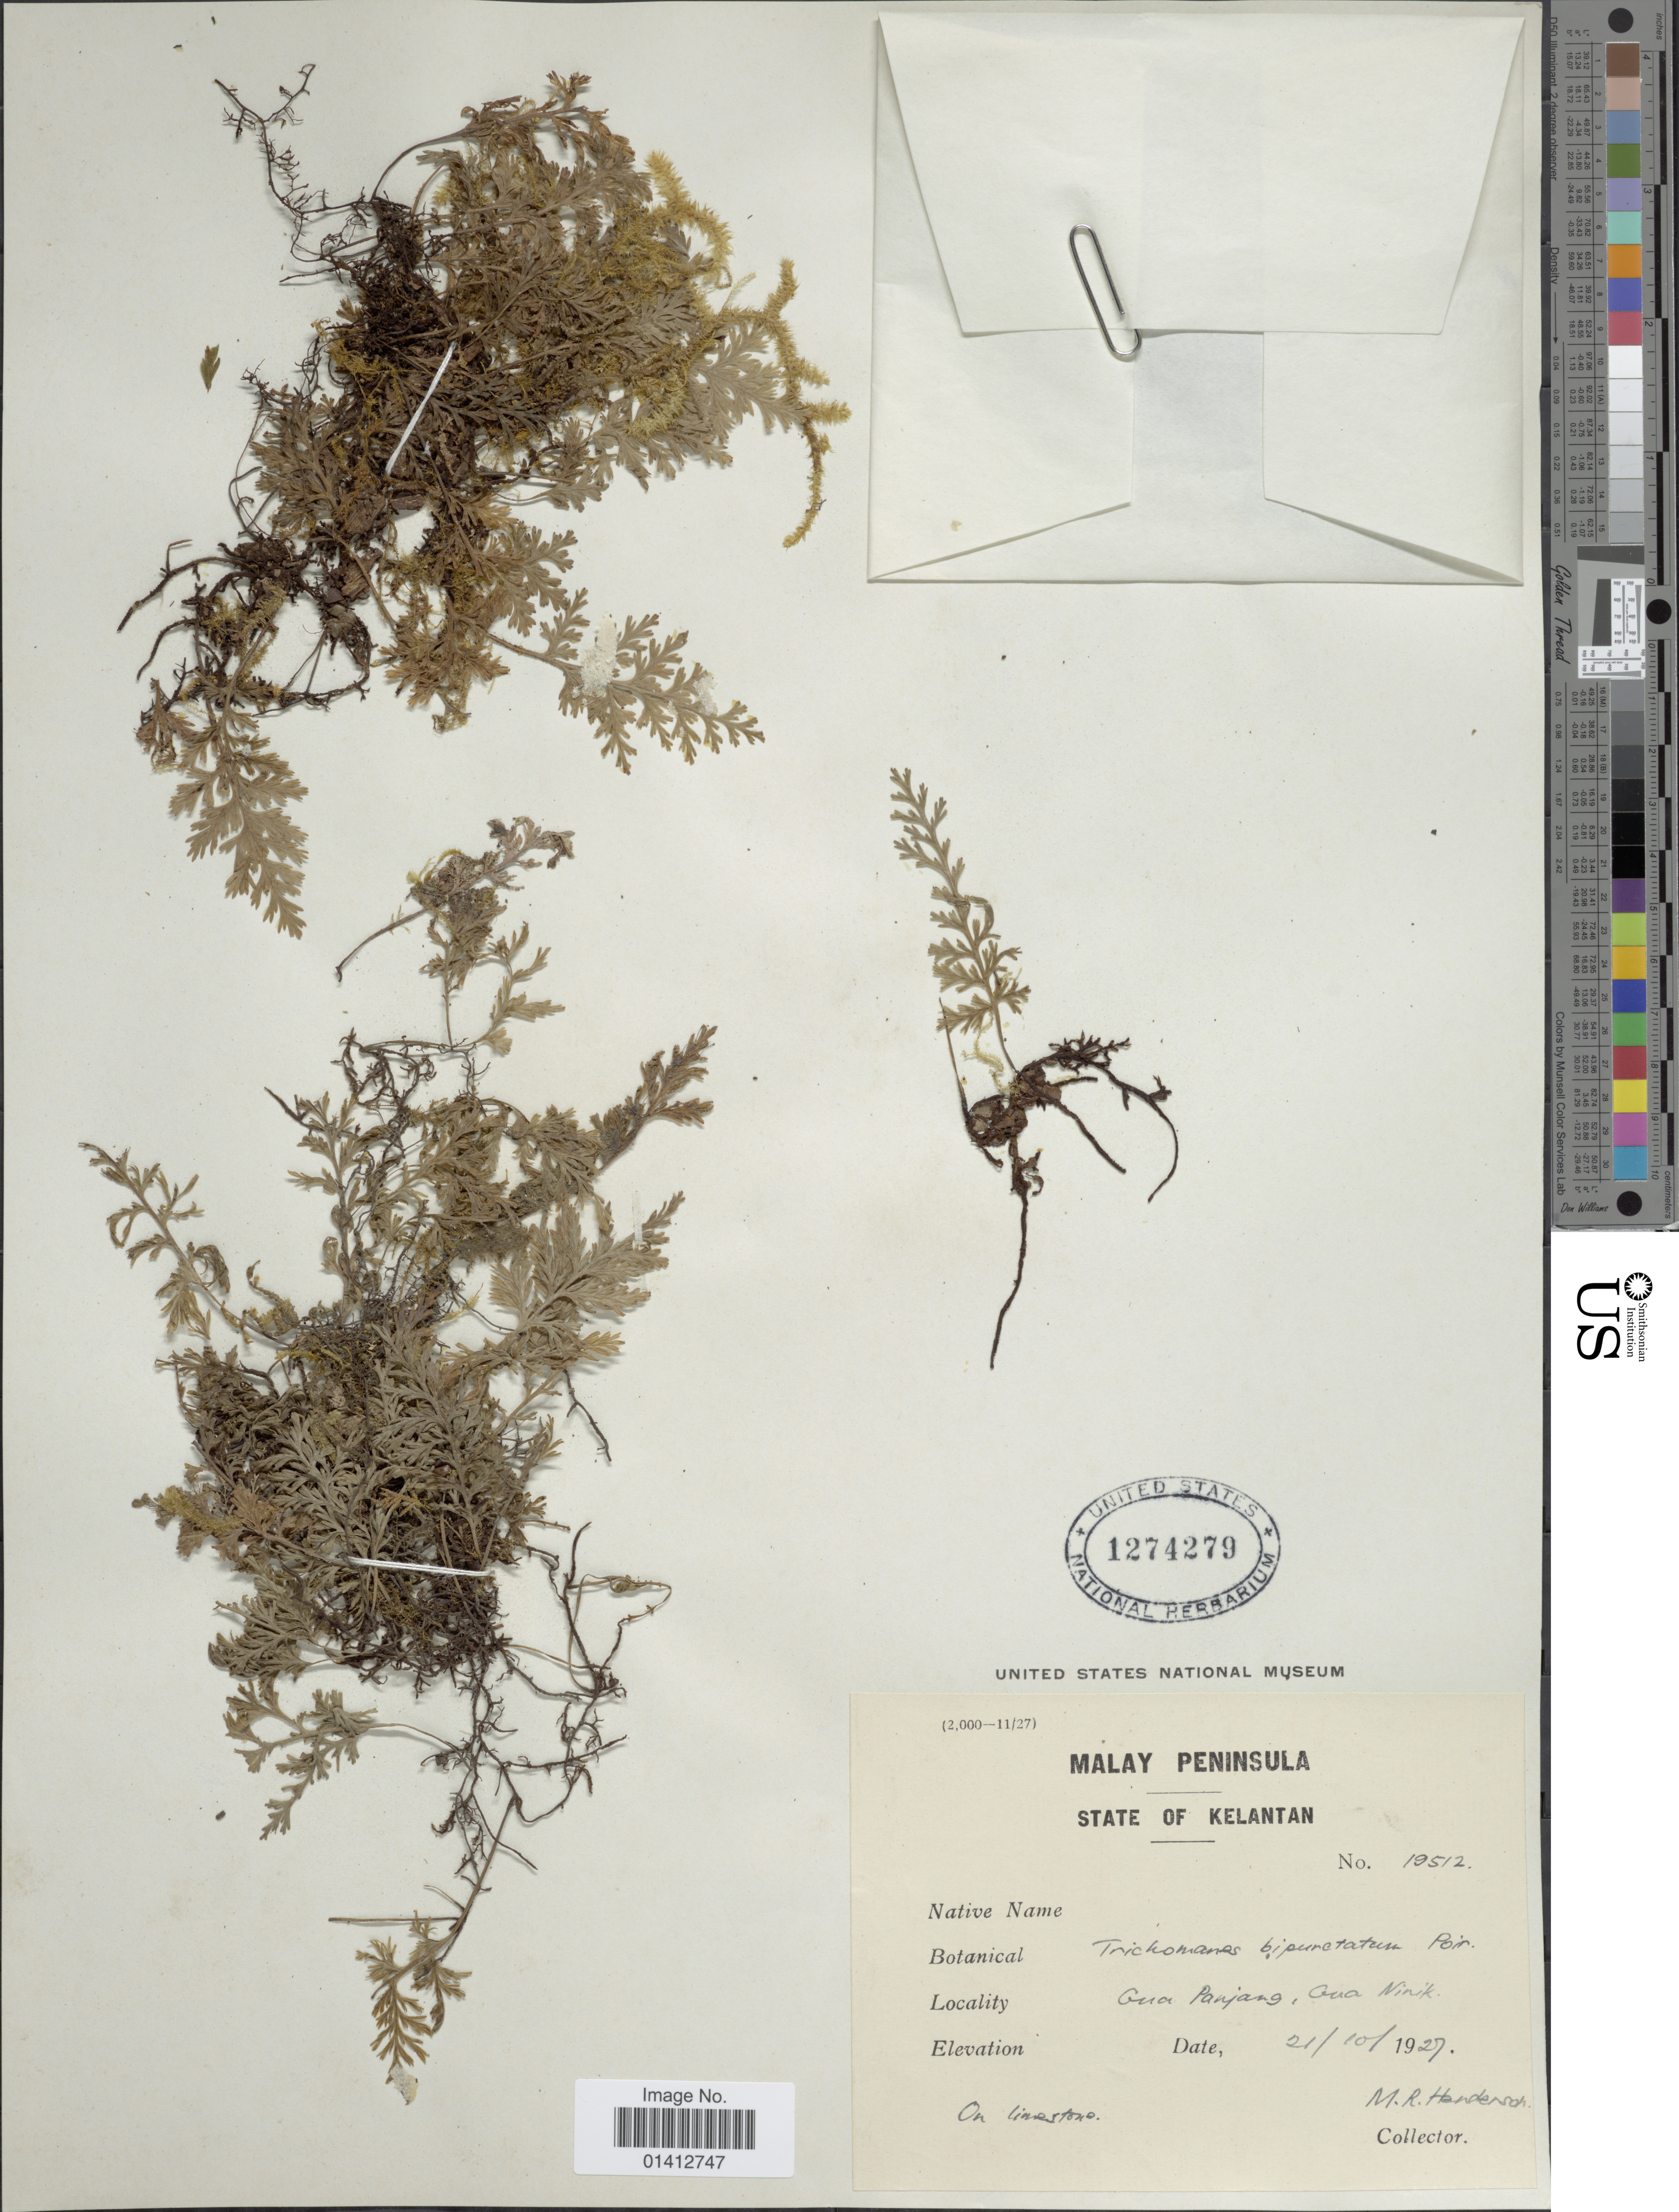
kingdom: Plantae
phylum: Tracheophyta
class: Polypodiopsida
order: Hymenophyllales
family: Hymenophyllaceae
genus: Crepidomanes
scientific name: Crepidomanes bipunctatum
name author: (Poir.) Copel.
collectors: M. Henderson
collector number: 19512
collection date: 1927-10-21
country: Malaysia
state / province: Kelantan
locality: Gera Panjang, Gua Nirvik [interpreted]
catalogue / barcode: US 1274279